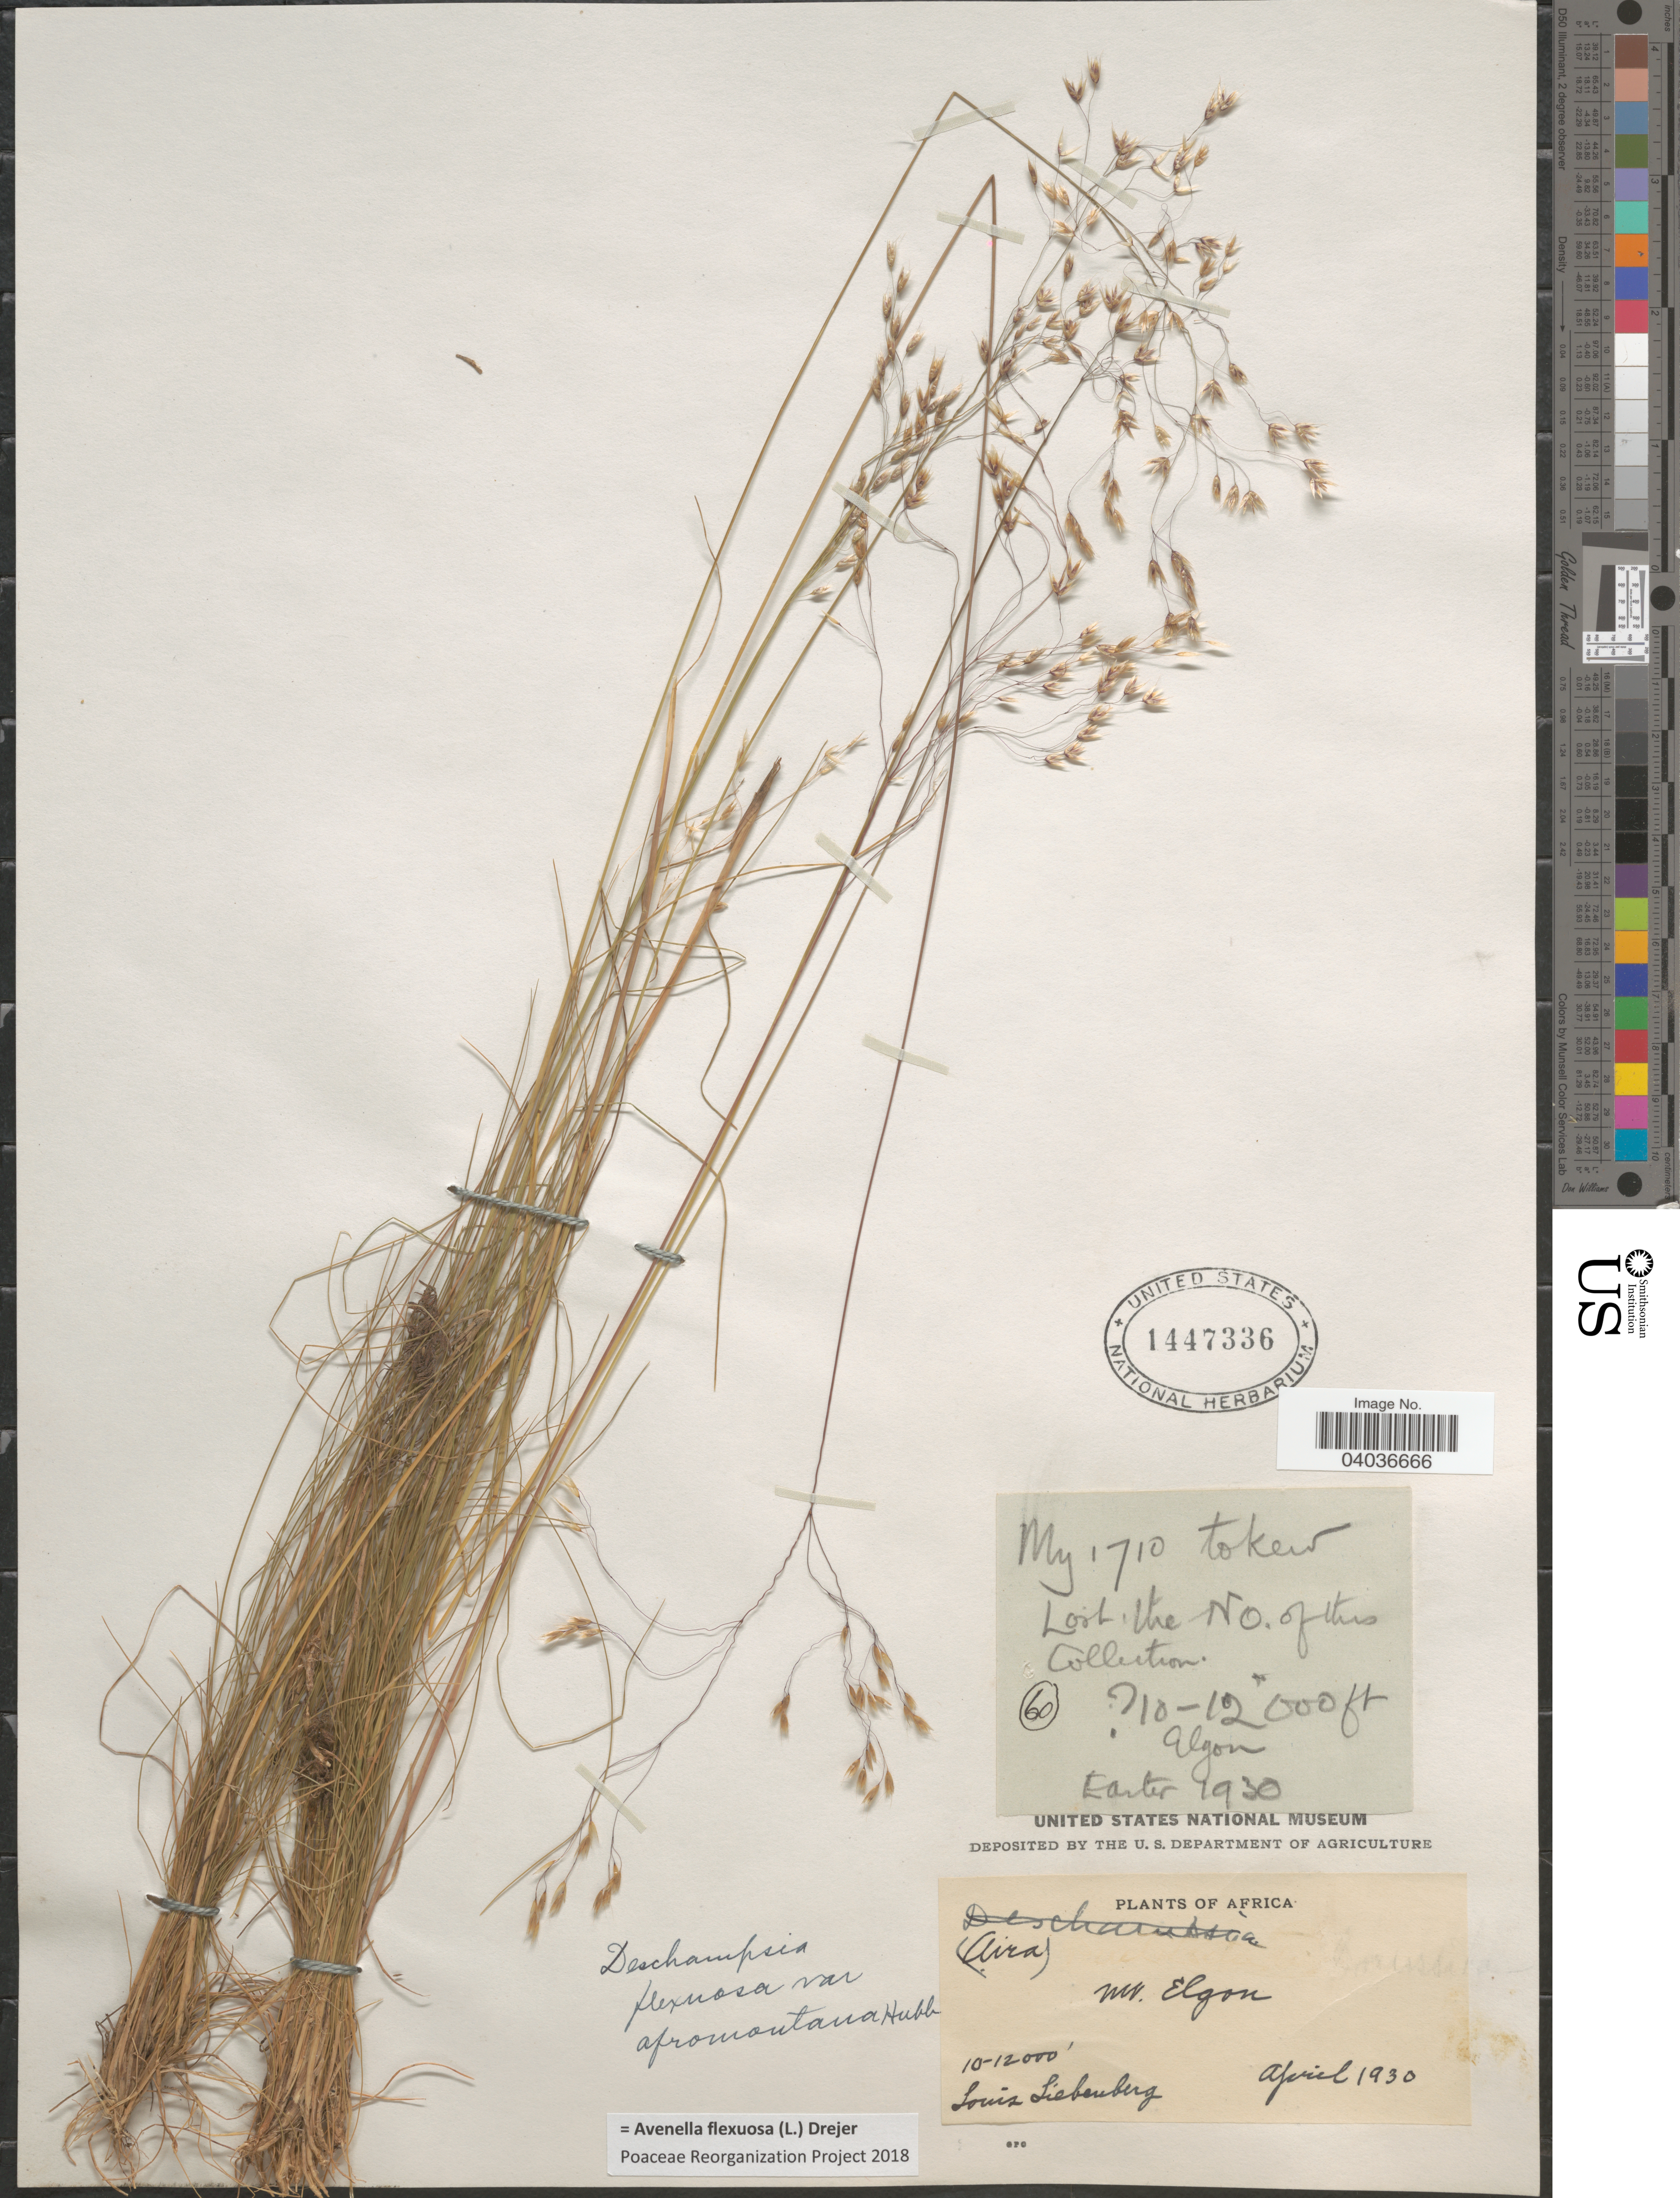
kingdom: Plantae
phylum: Tracheophyta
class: Liliopsida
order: Poales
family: Poaceae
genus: Avenella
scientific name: Avenella flexuosa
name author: (L.) Drejer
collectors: L. Liebenberg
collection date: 1930-04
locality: Africa. Mt. Elgon.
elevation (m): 3048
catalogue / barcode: US 1447336